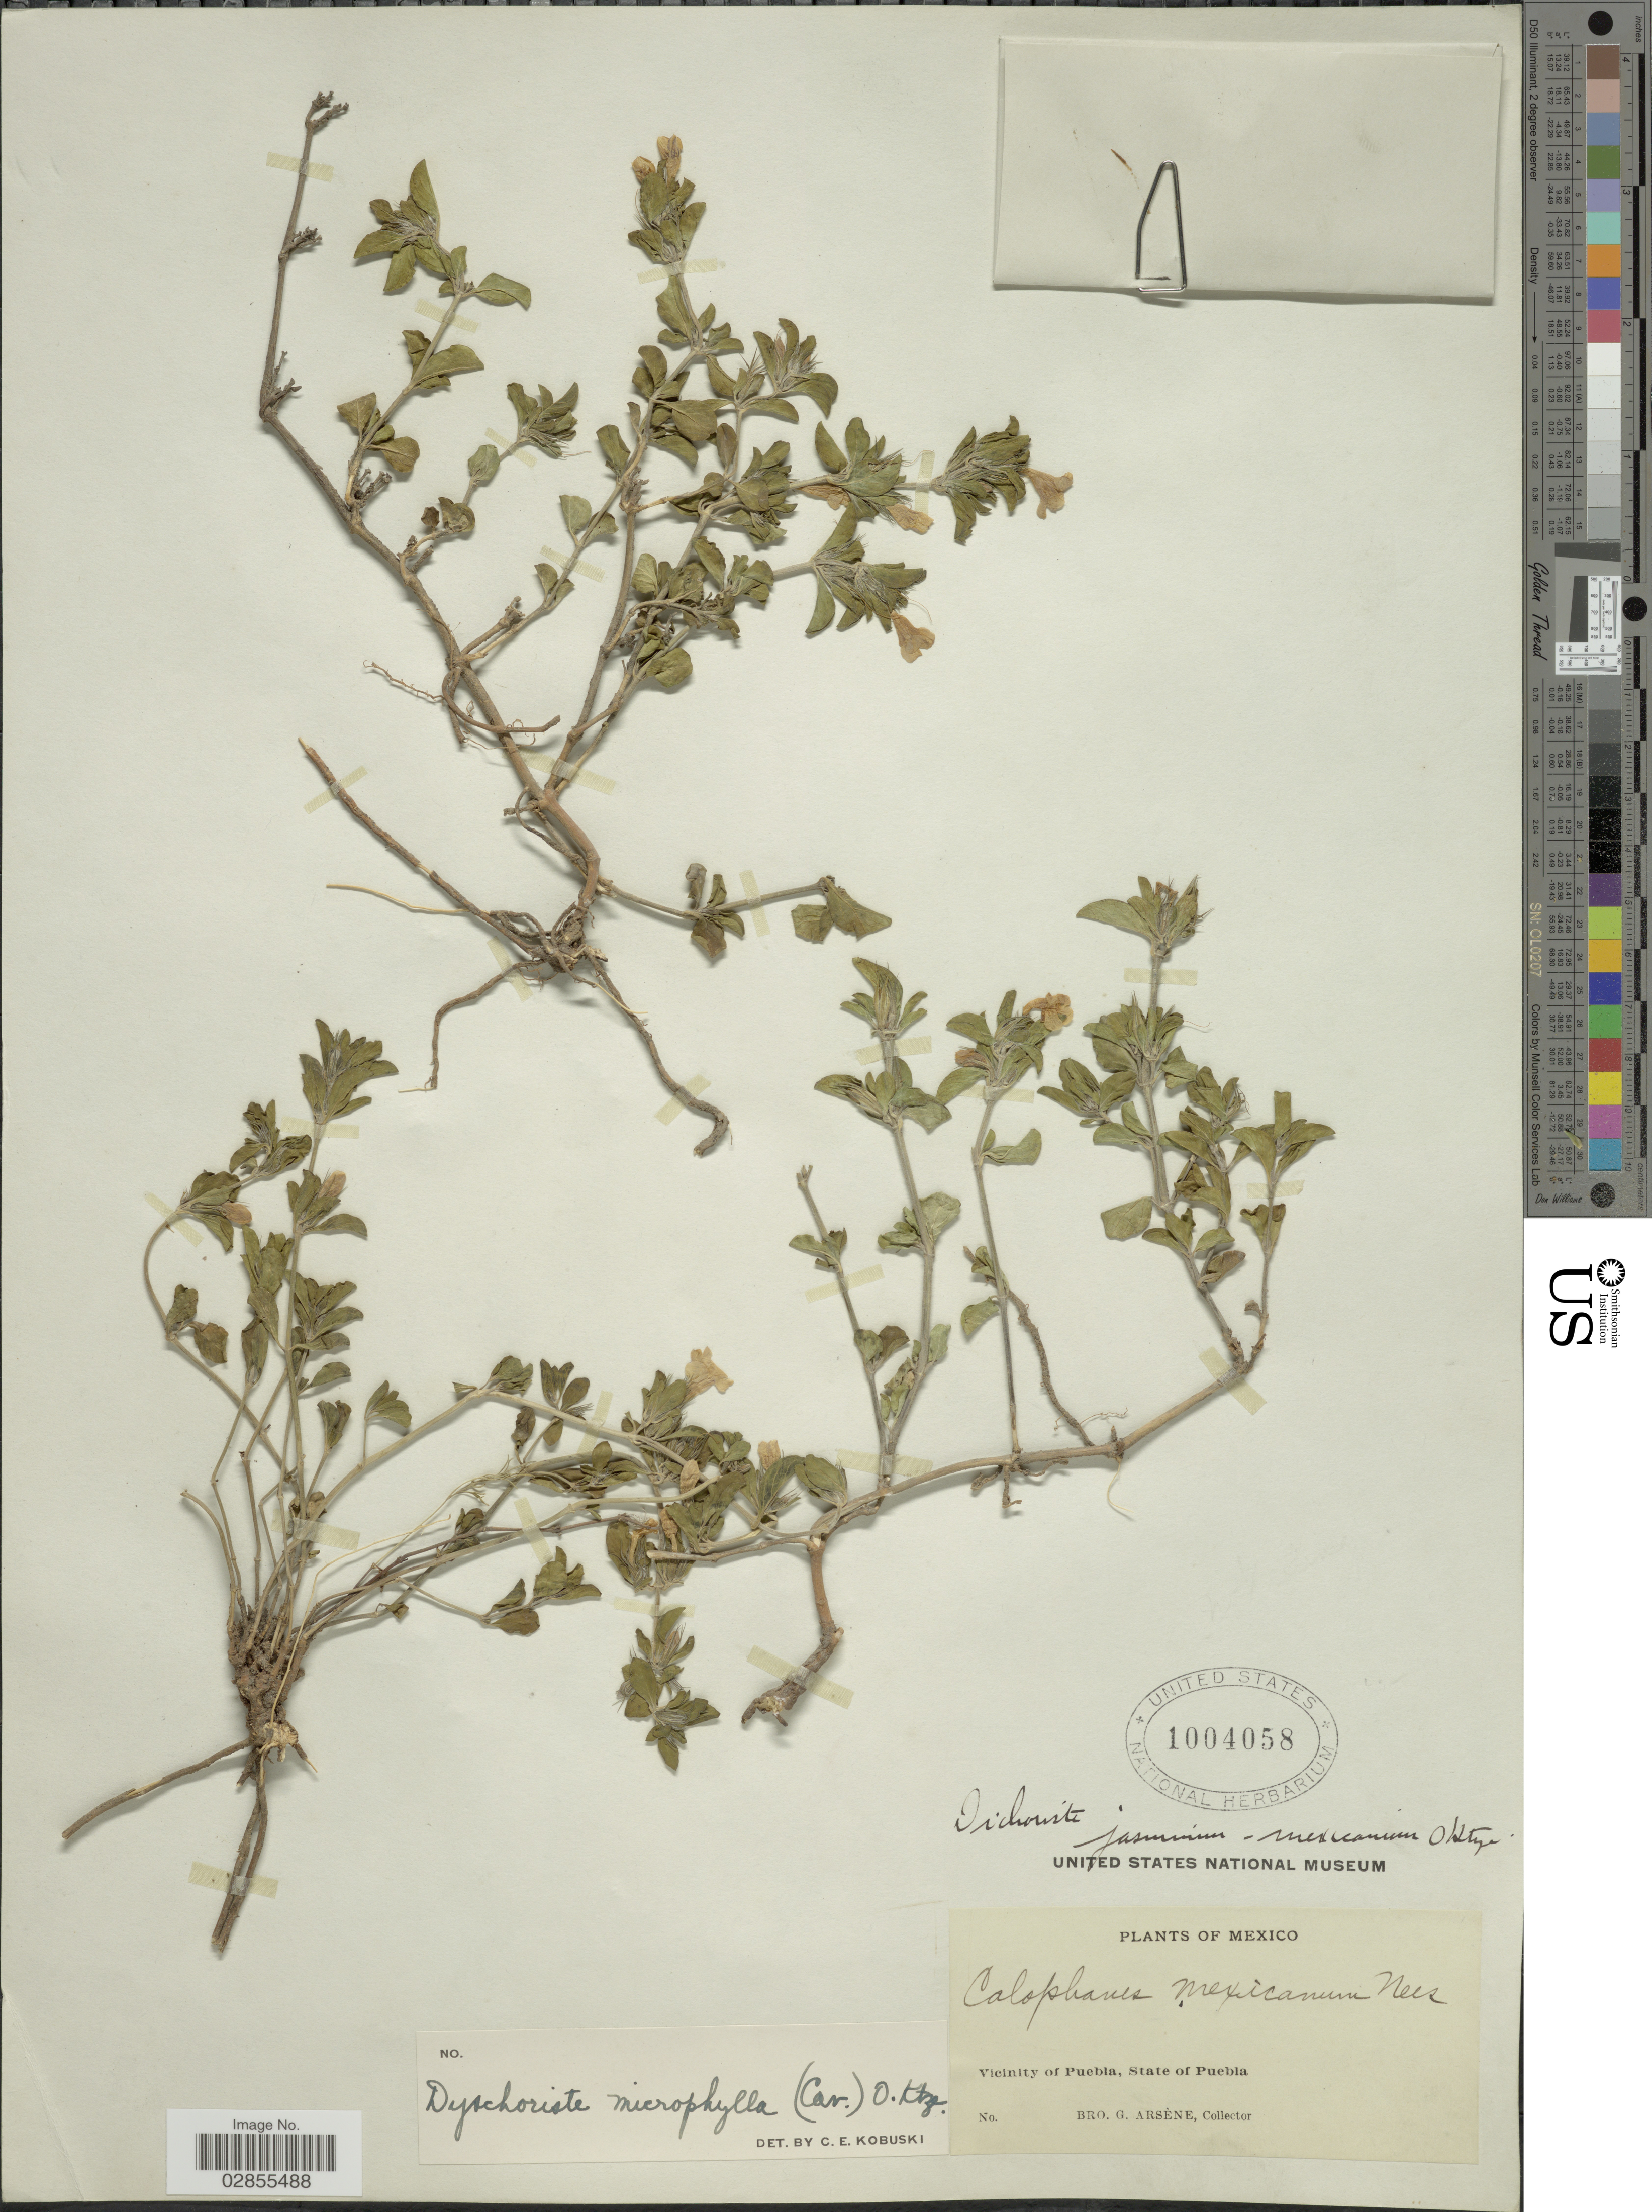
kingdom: Plantae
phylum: Tracheophyta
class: Magnoliopsida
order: Lamiales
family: Acanthaceae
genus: Dyschoriste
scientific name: Dyschoriste microphylla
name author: (Cav.) Kuntze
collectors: Bro. G. Arsène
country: Mexico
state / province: Puebla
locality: Vicinity of Puebla.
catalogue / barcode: US 1004058